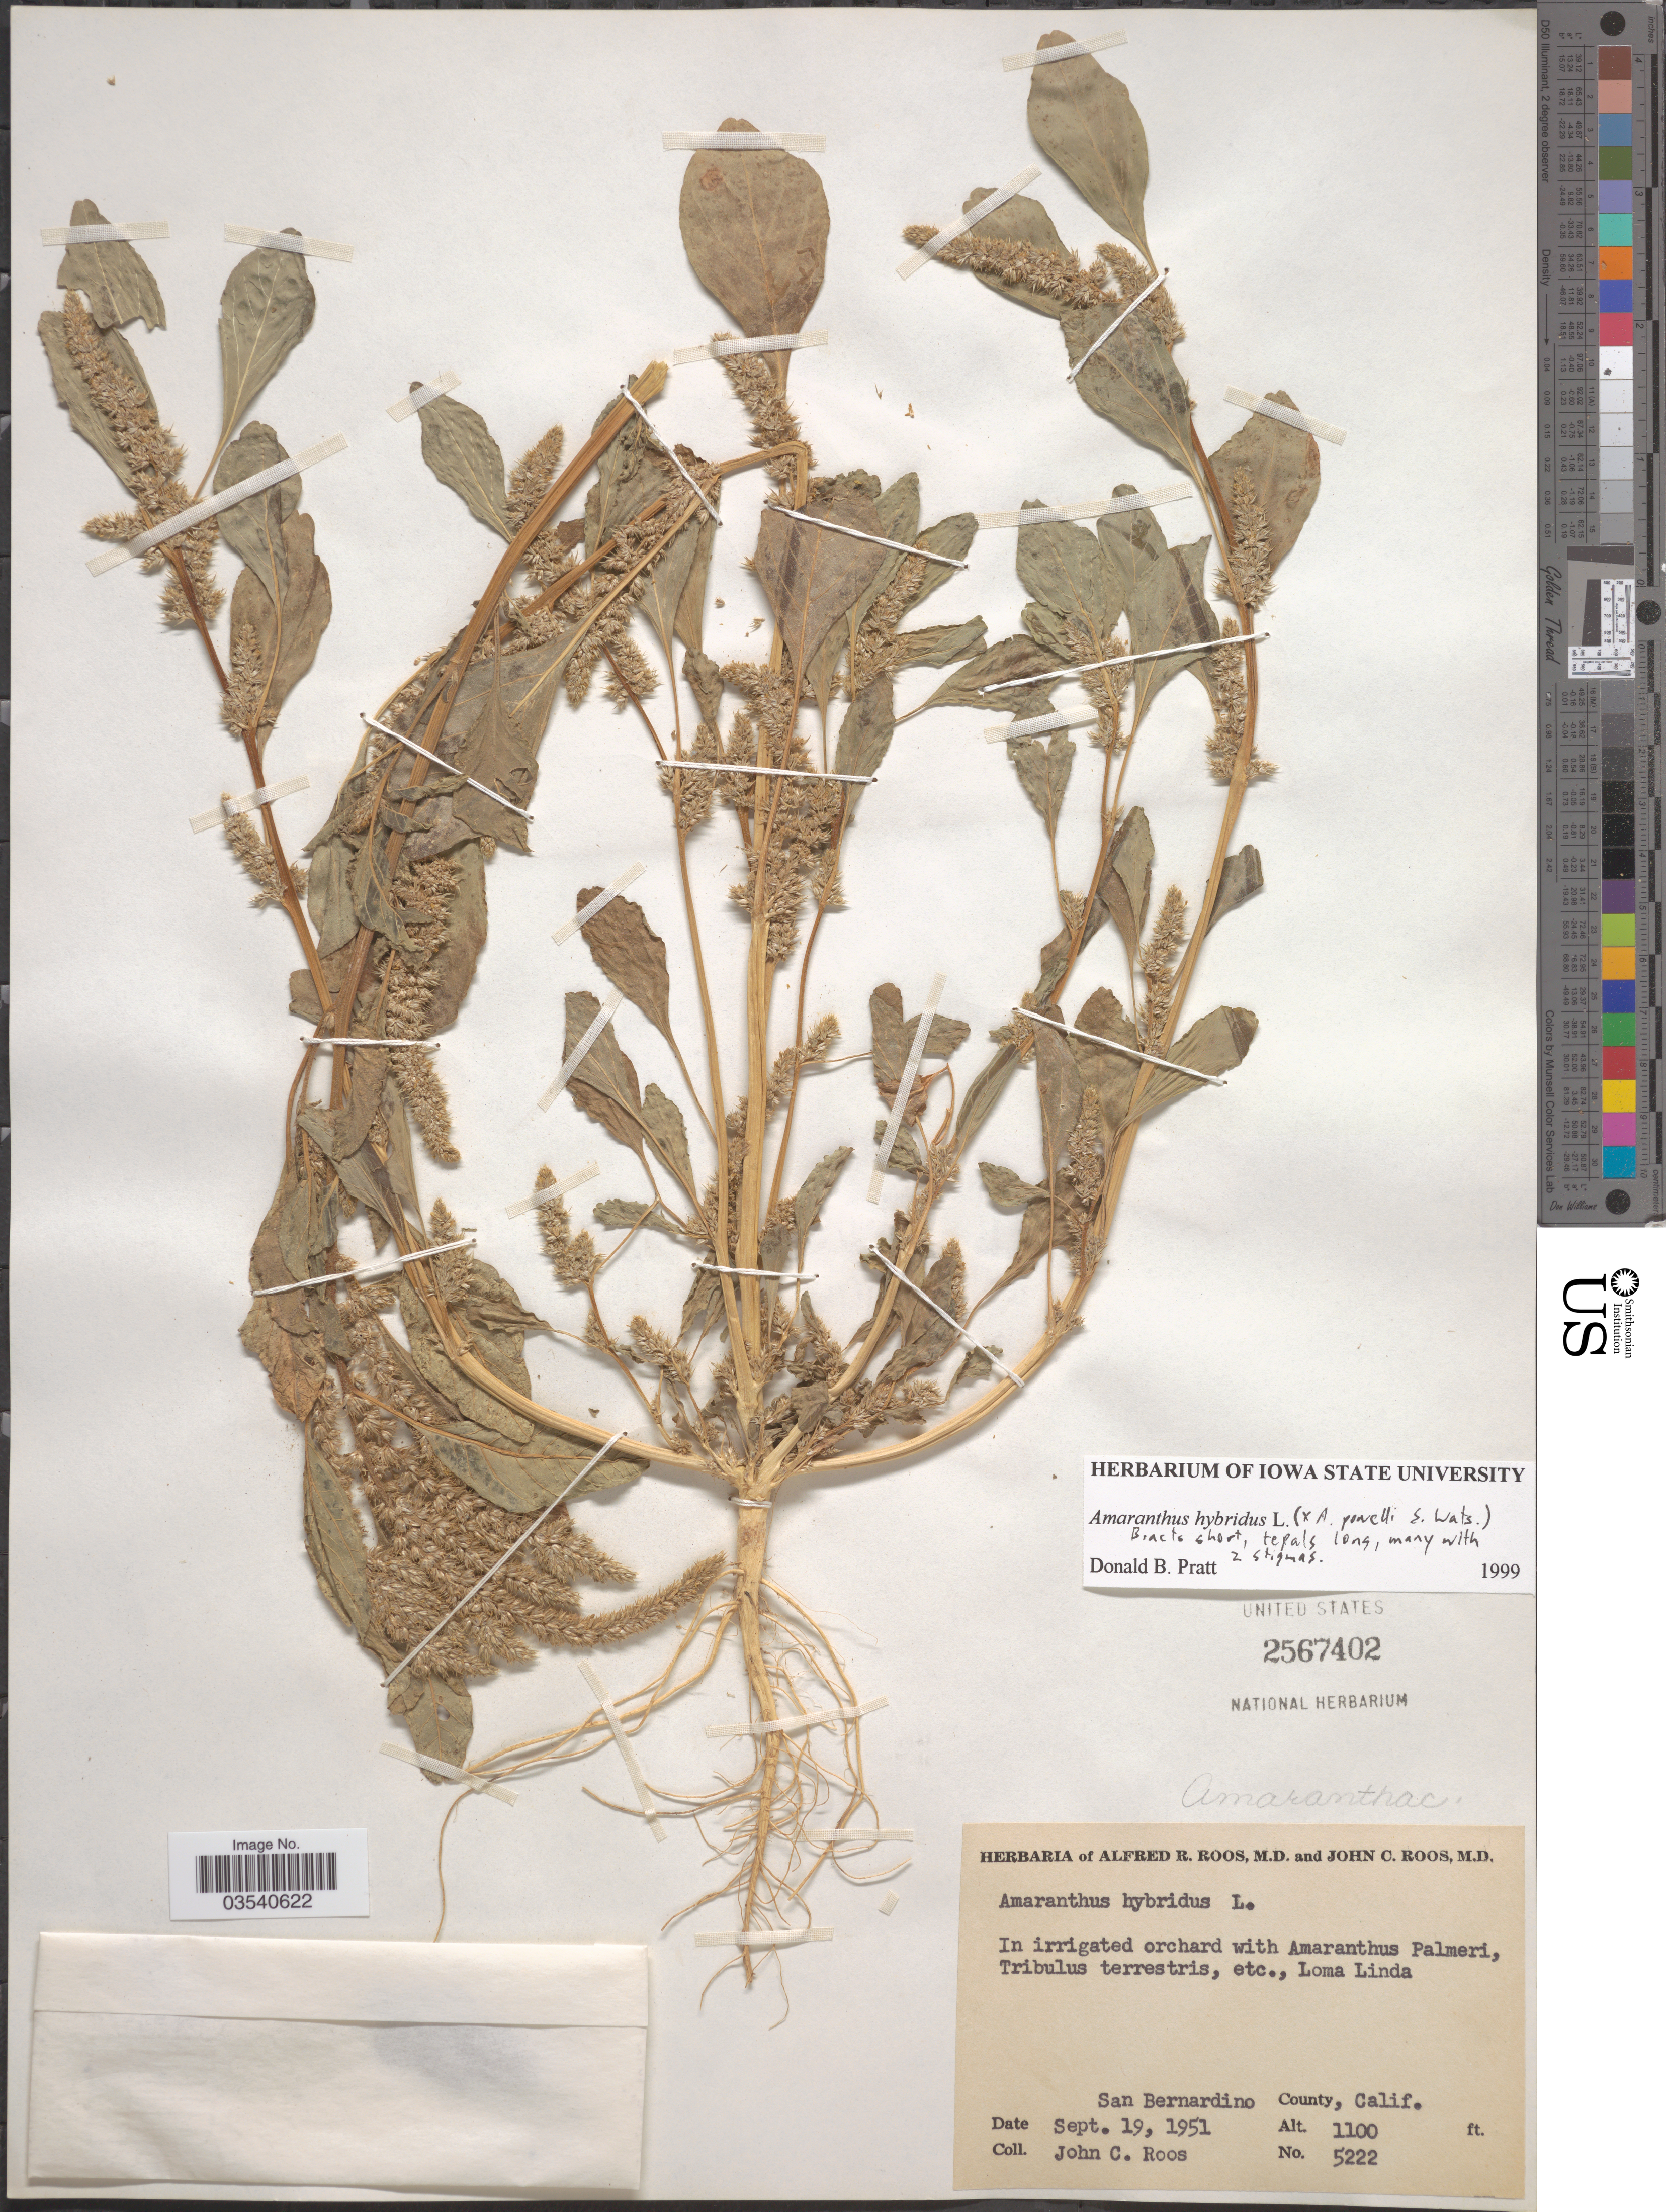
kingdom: Plantae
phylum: Tracheophyta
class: Magnoliopsida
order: Caryophyllales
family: Amaranthaceae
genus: Amaranthus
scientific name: Amaranthus hybridus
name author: L.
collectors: J. C. Roos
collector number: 5222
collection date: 1951-09-19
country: United States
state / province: California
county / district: San Bernardino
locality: Loma Linda. San Bernardino County.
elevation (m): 335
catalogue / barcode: US 2567402